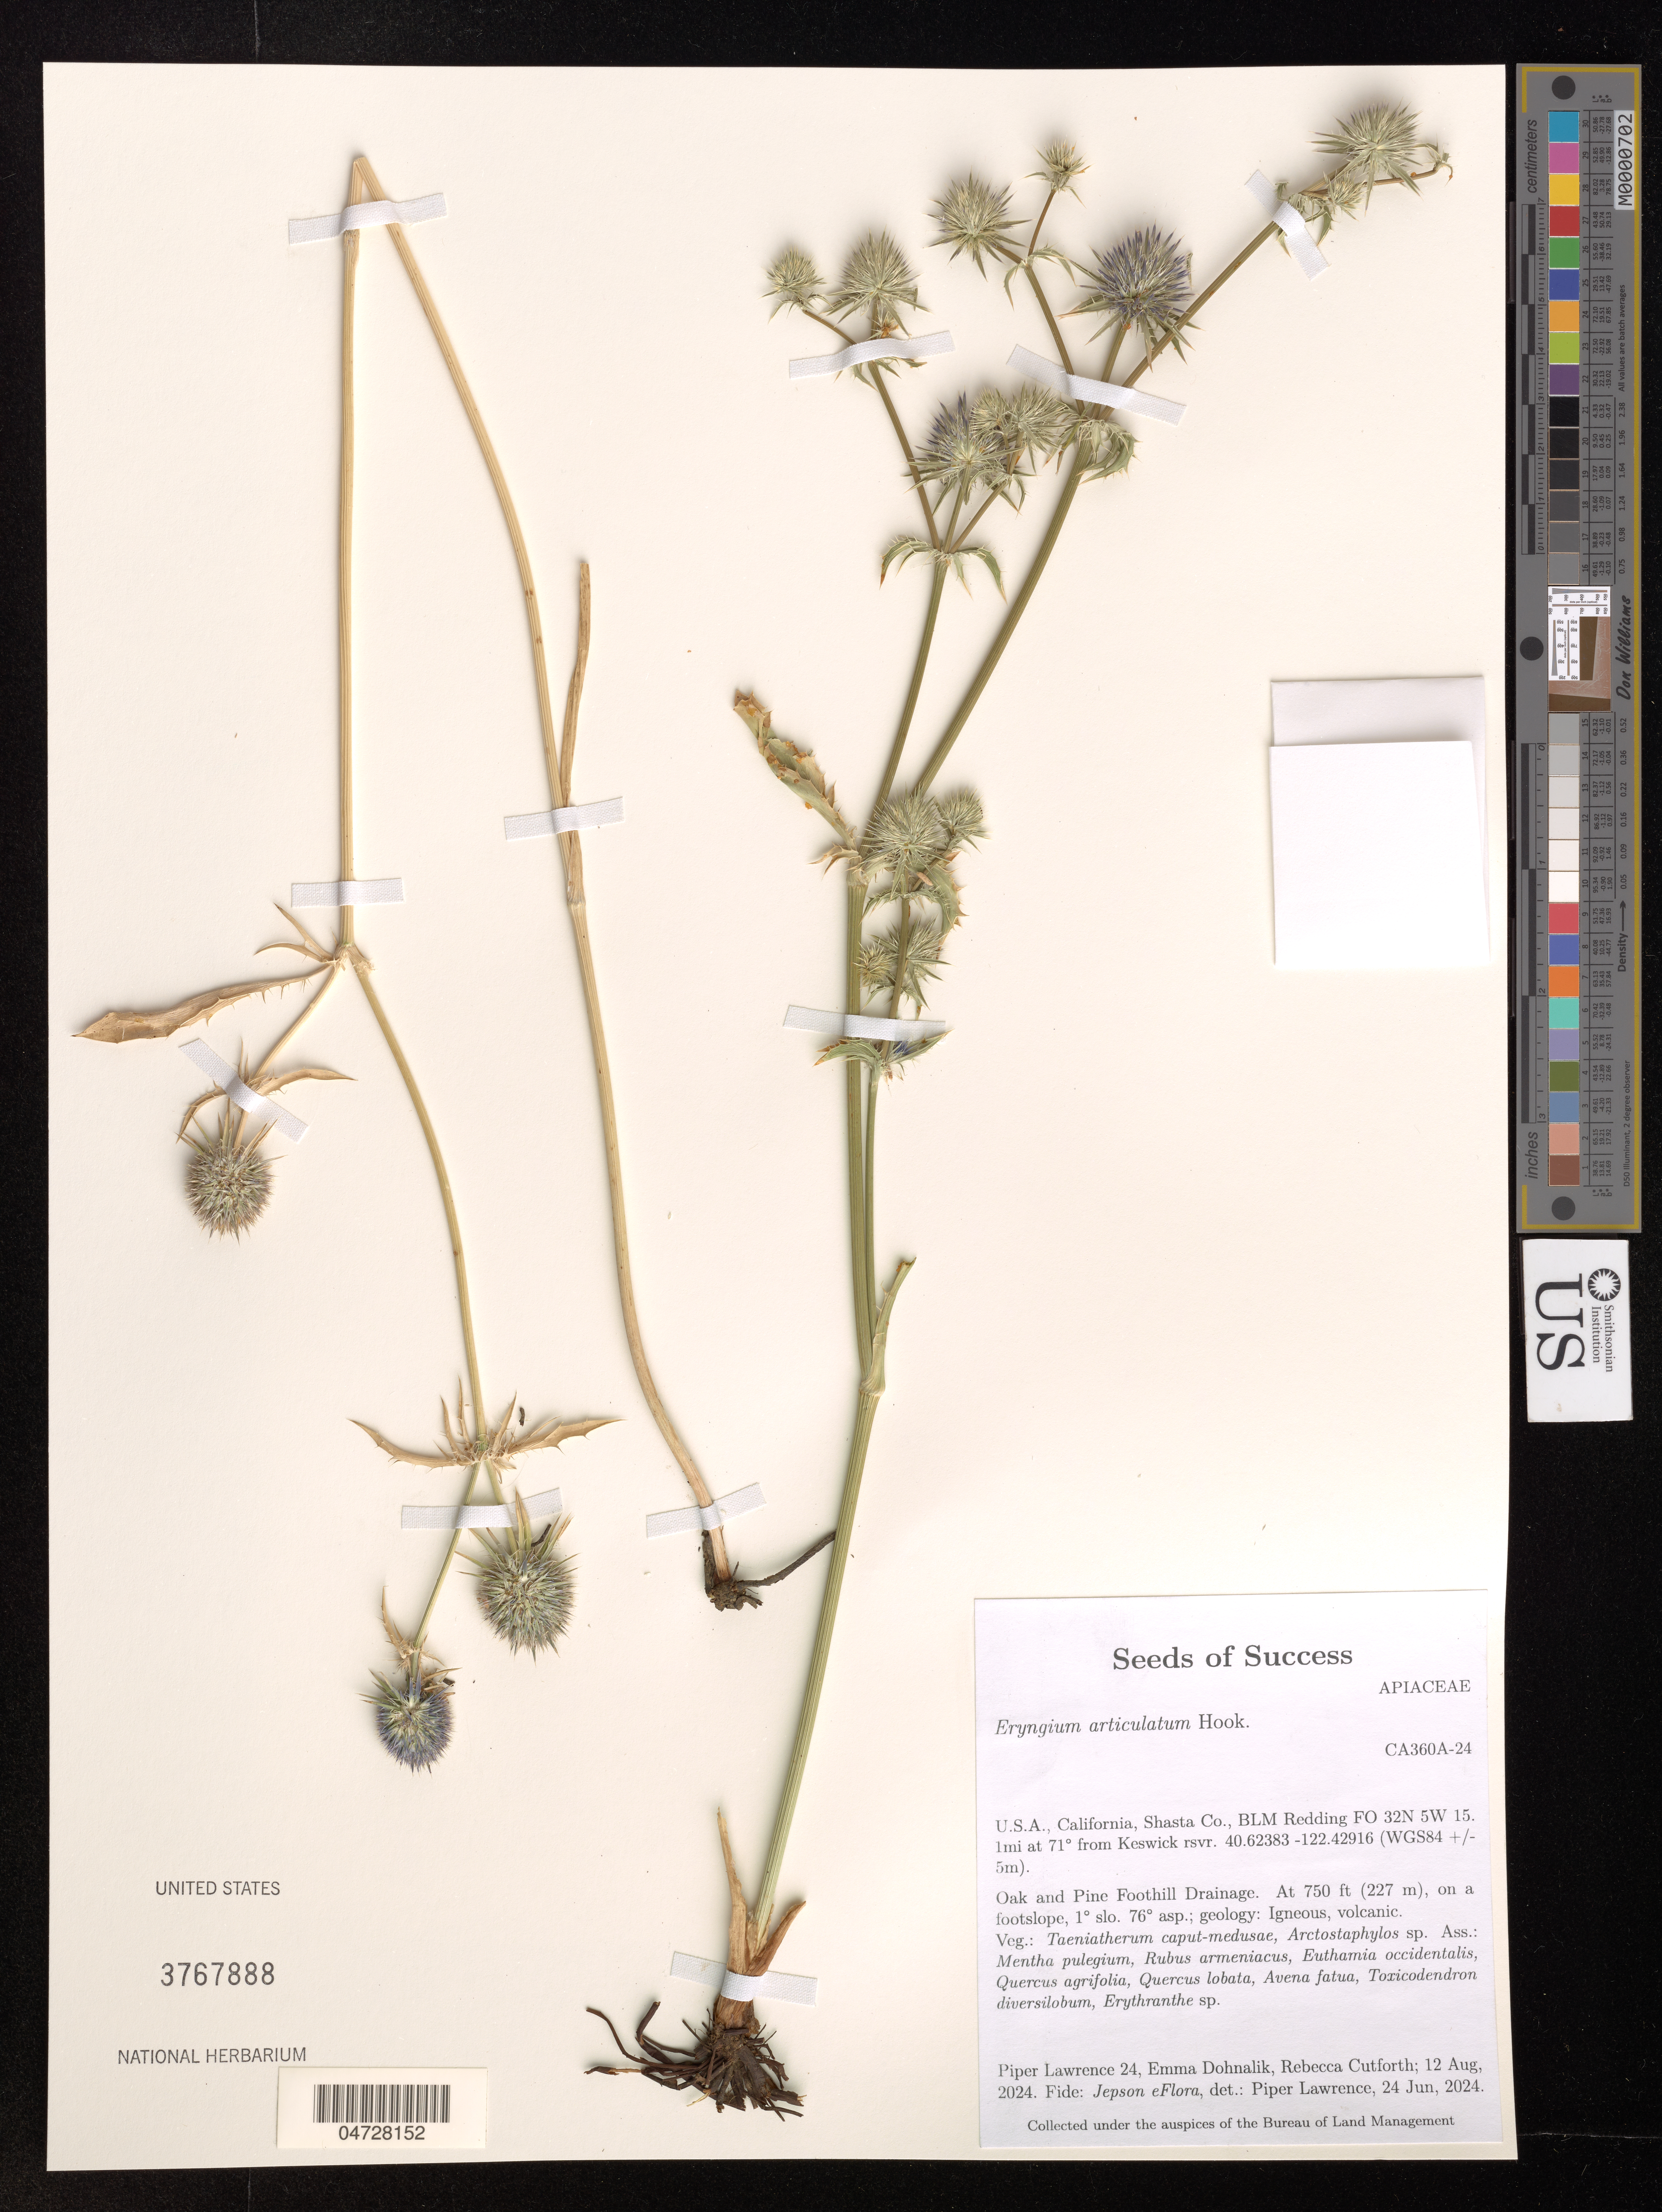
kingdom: Plantae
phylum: Tracheophyta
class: Magnoliopsida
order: Apiales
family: Apiaceae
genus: Eryngium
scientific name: Eryngium articulatum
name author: Hook.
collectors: P. Lawrence, E. Dohnalik & R. Cutforth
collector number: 24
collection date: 2024-08-12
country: United States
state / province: California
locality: Shasta Co., BLM Redding FO 32N 5W 15. 1mi at 71° from Keswick rsvr.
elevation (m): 229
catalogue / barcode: US 3767888